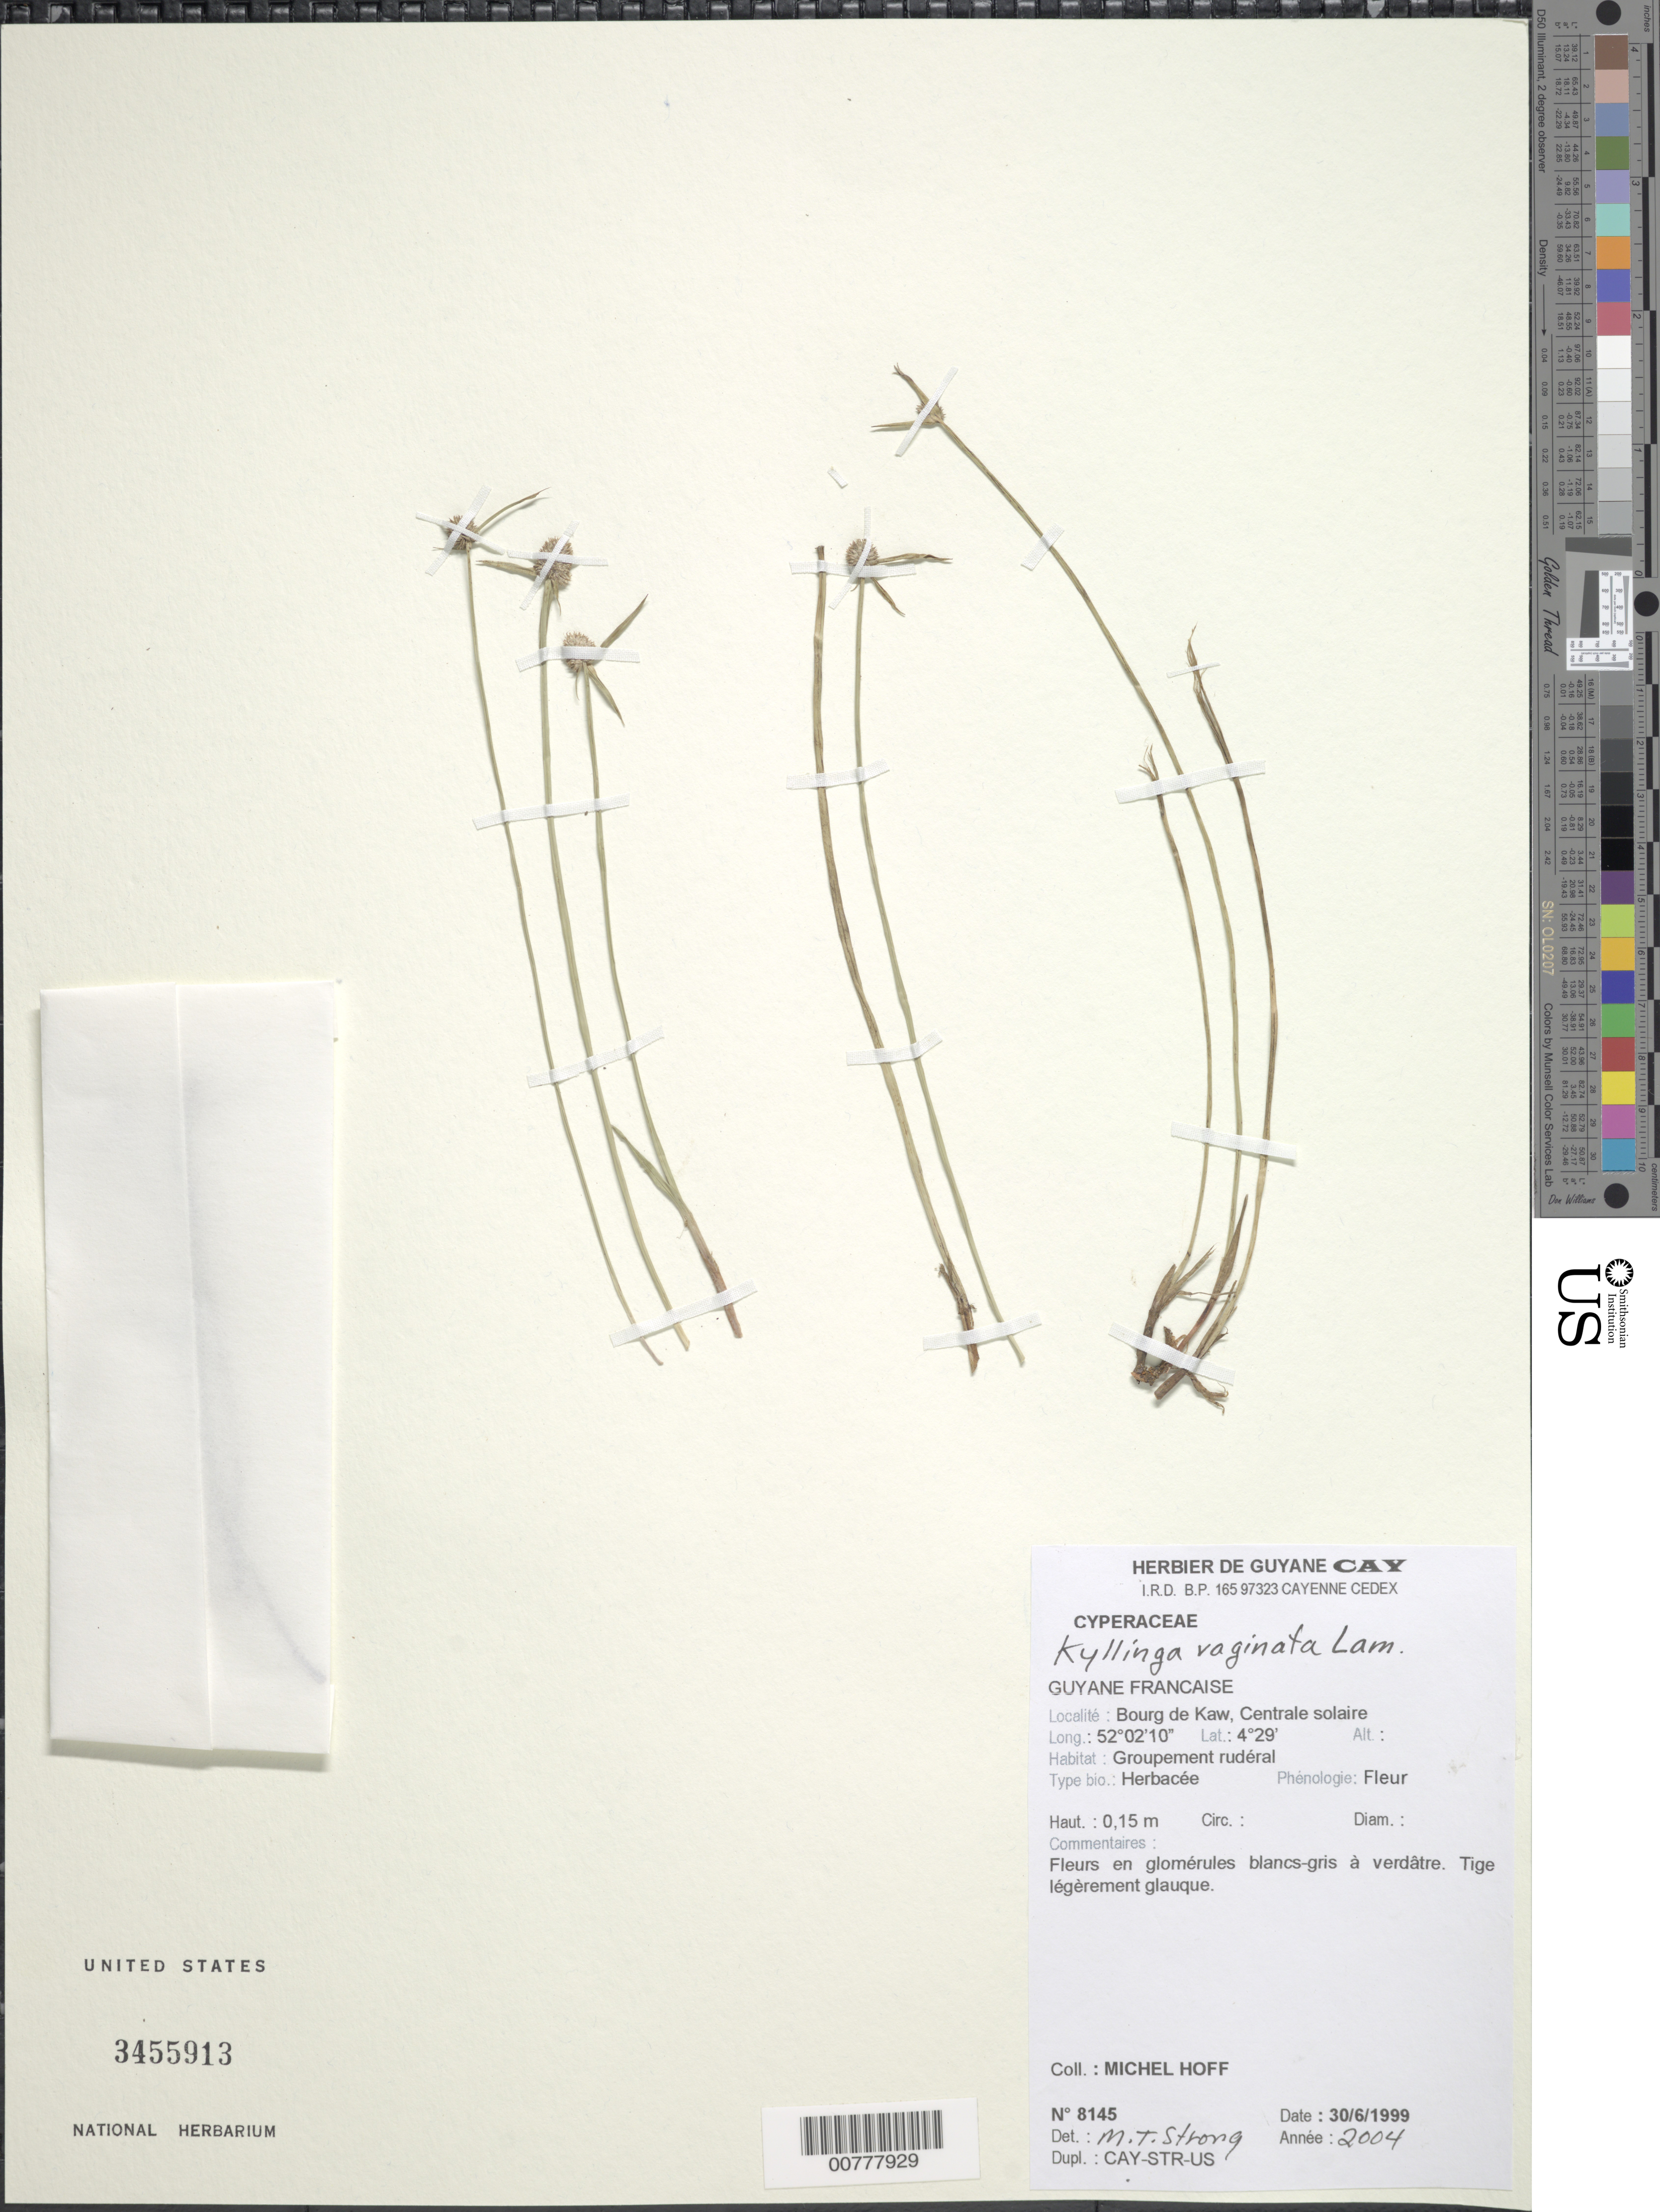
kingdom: Plantae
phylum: Tracheophyta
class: Liliopsida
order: Poales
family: Cyperaceae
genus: Cyperus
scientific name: Cyperus obtusatus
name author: (J. Presl & C. Presl) Mattf. & Kük.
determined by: Strong, M. T., (US), Smithsonian Institution - National Museum of Natural History (UNITED STATES)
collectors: M. Hoff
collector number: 8145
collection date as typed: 30-Jun-99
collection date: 1999-06-30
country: French Guiana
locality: Bourg de Kaw, centrale solaire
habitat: Groupement rudéral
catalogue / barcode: US 3455913